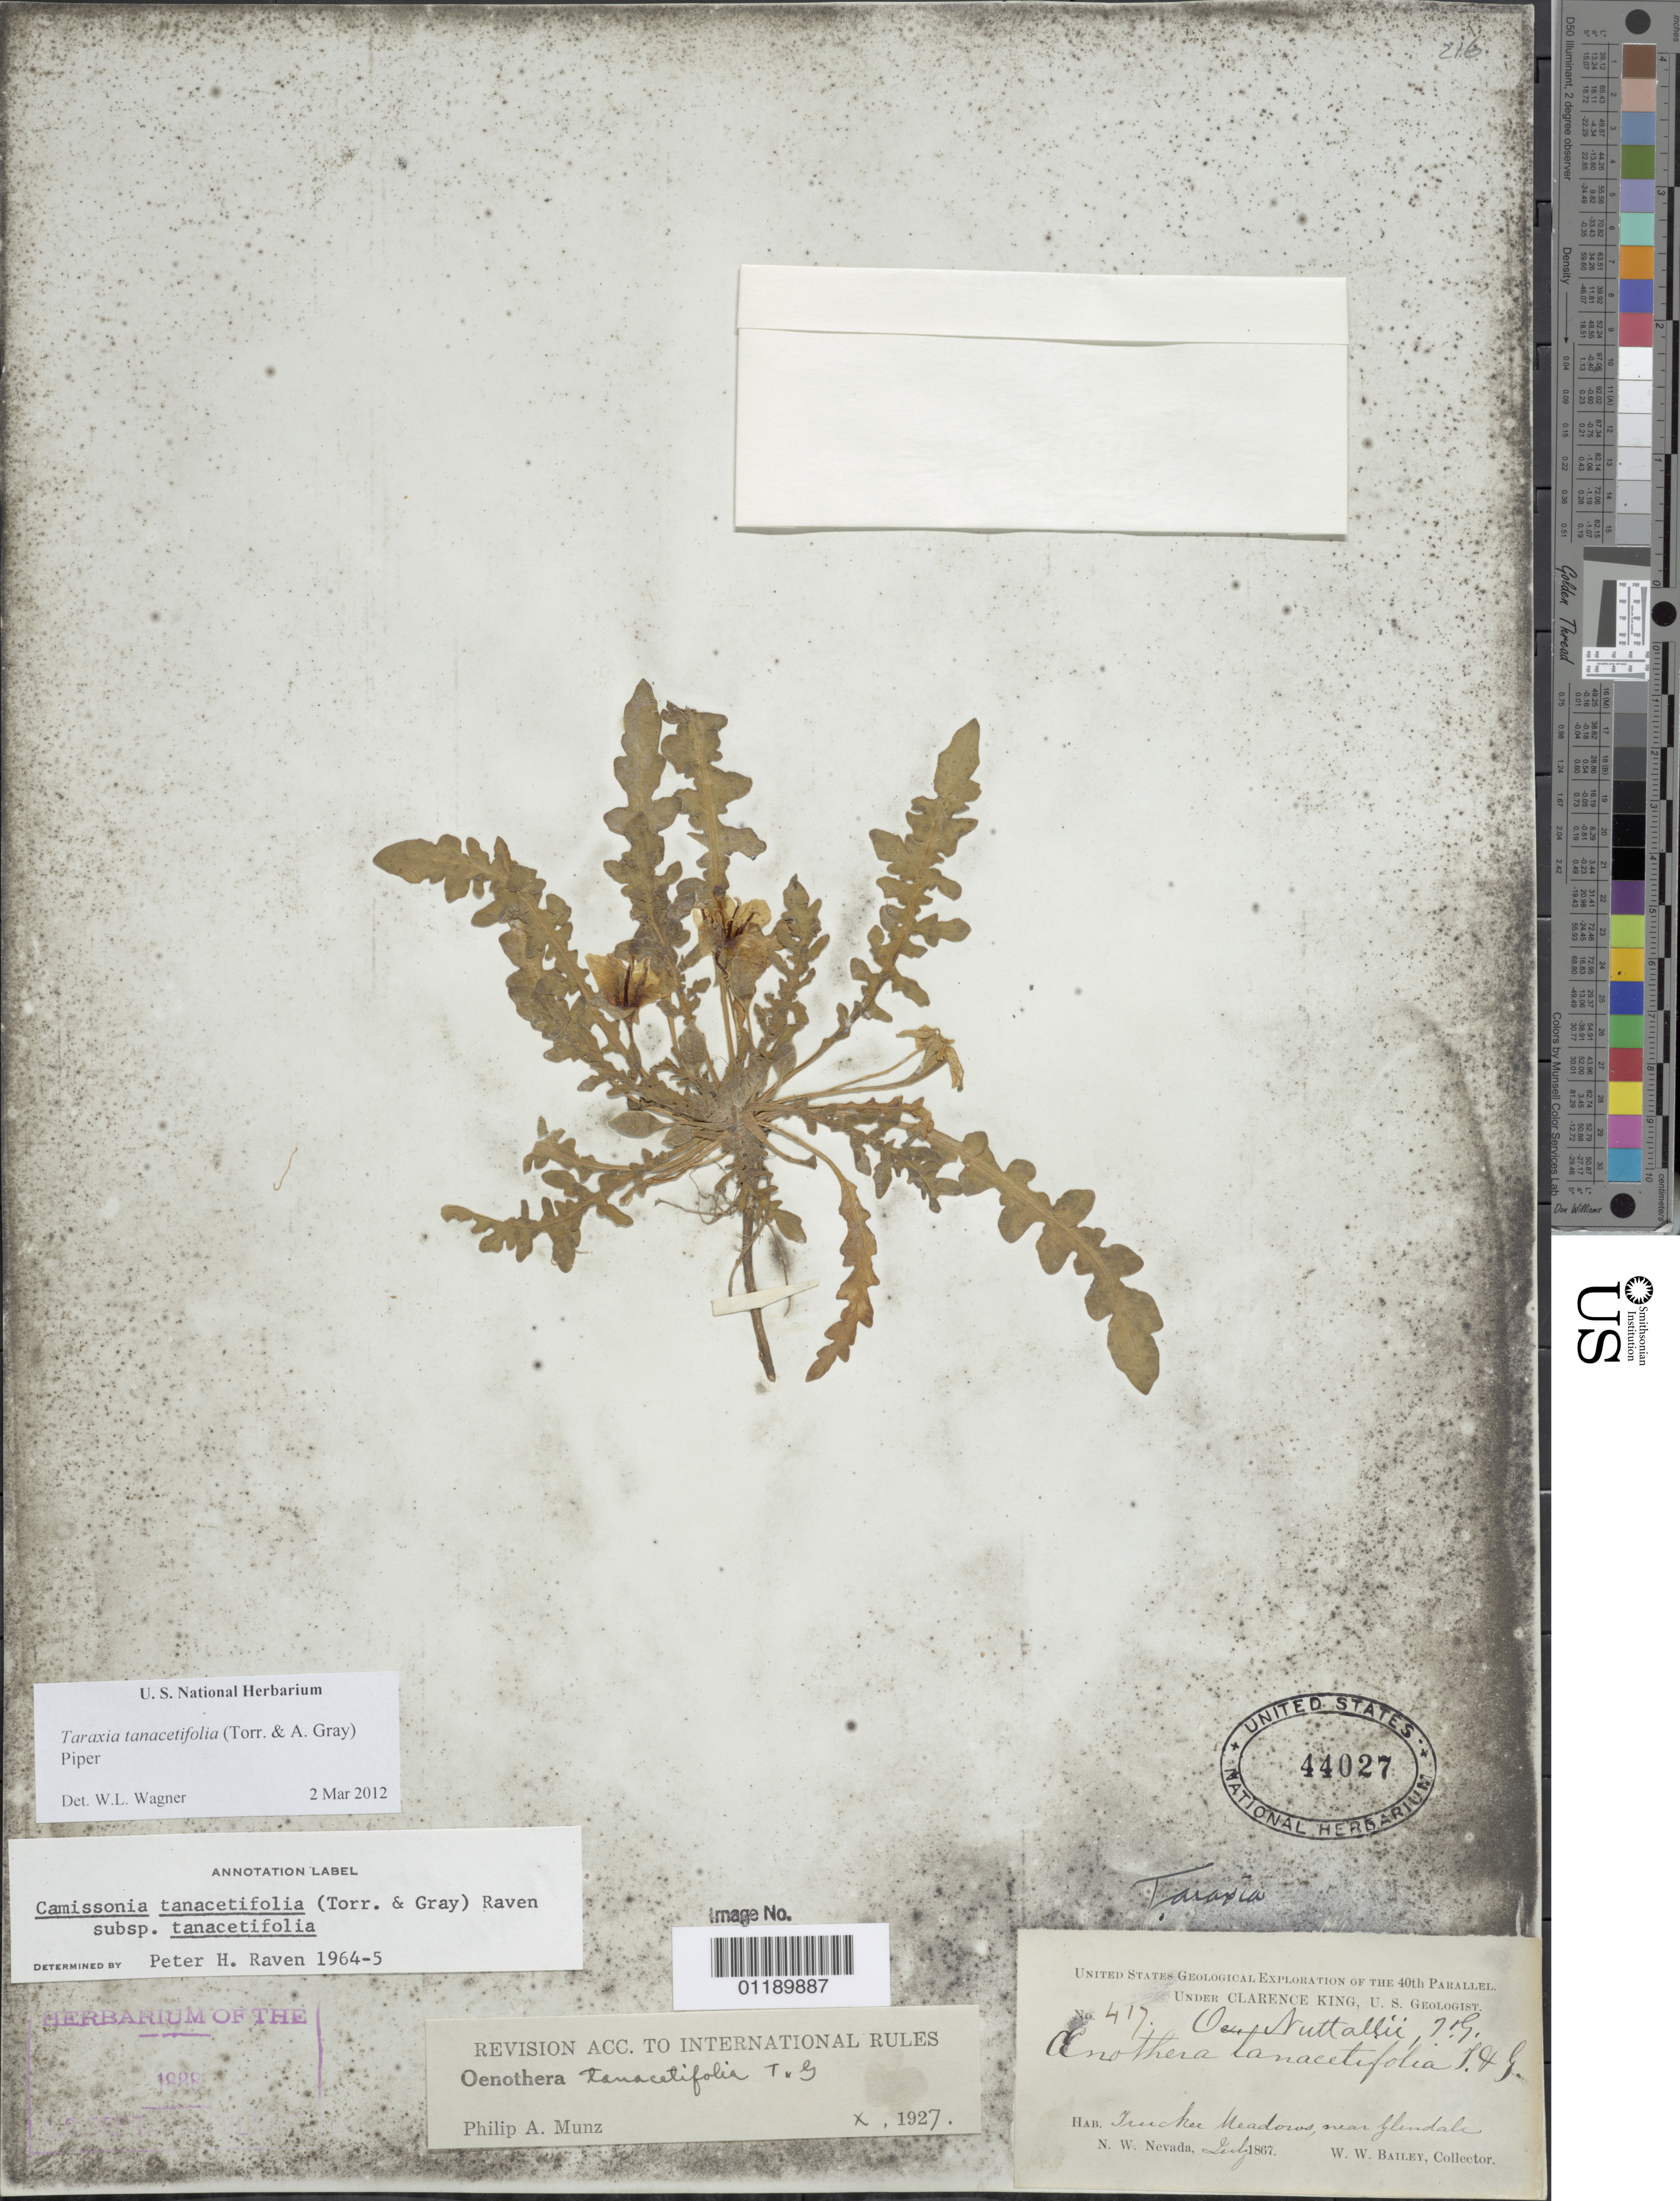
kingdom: Plantae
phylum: Tracheophyta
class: Magnoliopsida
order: Myrtales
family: Onagraceae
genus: Taraxia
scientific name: Taraxia tanacetifolia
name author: (Torr. & A. Gray) Piper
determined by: Wagner, W. L., (BOT), Smithsonian Institution - National Museum of Natural History (UNITED STATES)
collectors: W. W. Bailey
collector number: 417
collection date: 1867-07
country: United States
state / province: Nevada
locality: Truckee Meadows. Glendale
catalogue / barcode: US 44027